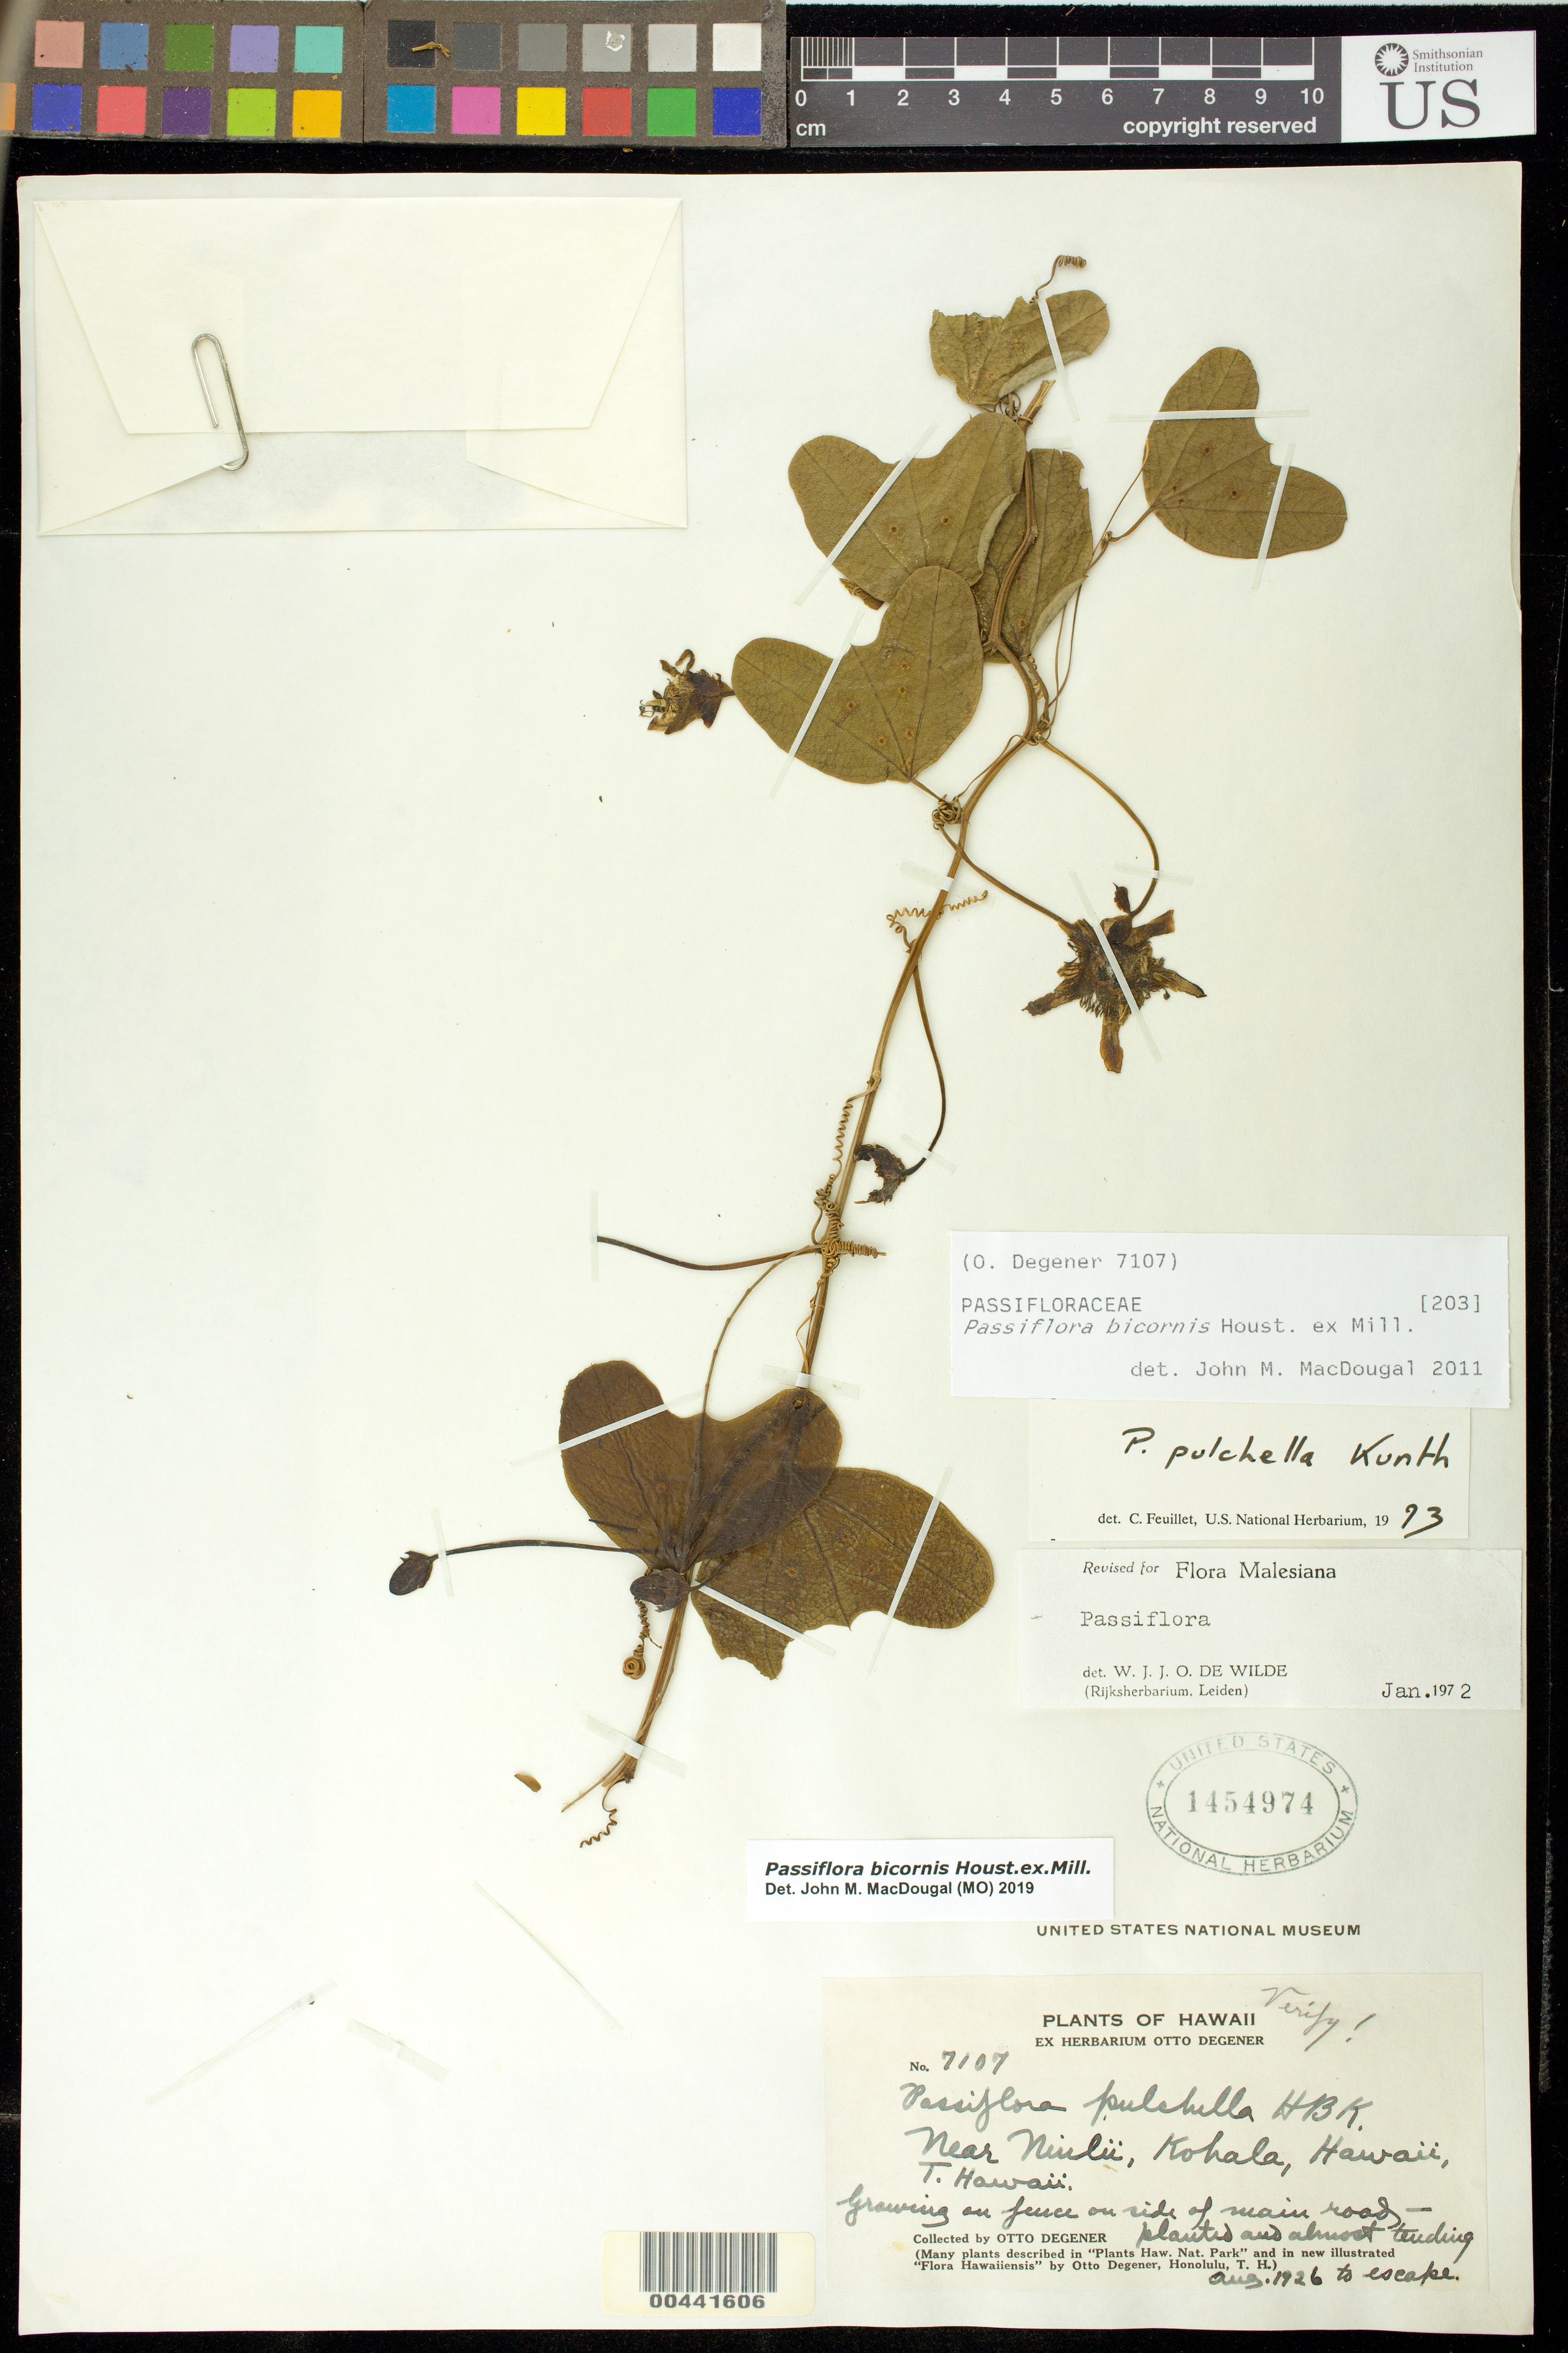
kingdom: Plantae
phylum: Tracheophyta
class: Magnoliopsida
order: Malpighiales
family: Passifloraceae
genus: Passiflora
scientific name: Passiflora pulchella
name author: Kunth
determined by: Peuillet, C.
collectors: O. Degener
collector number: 7107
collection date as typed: Aug 1926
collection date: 1926-08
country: United States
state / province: Hawaii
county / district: Hawaii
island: Hawaii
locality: Near Niulii, Kohala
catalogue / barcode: US 1454974